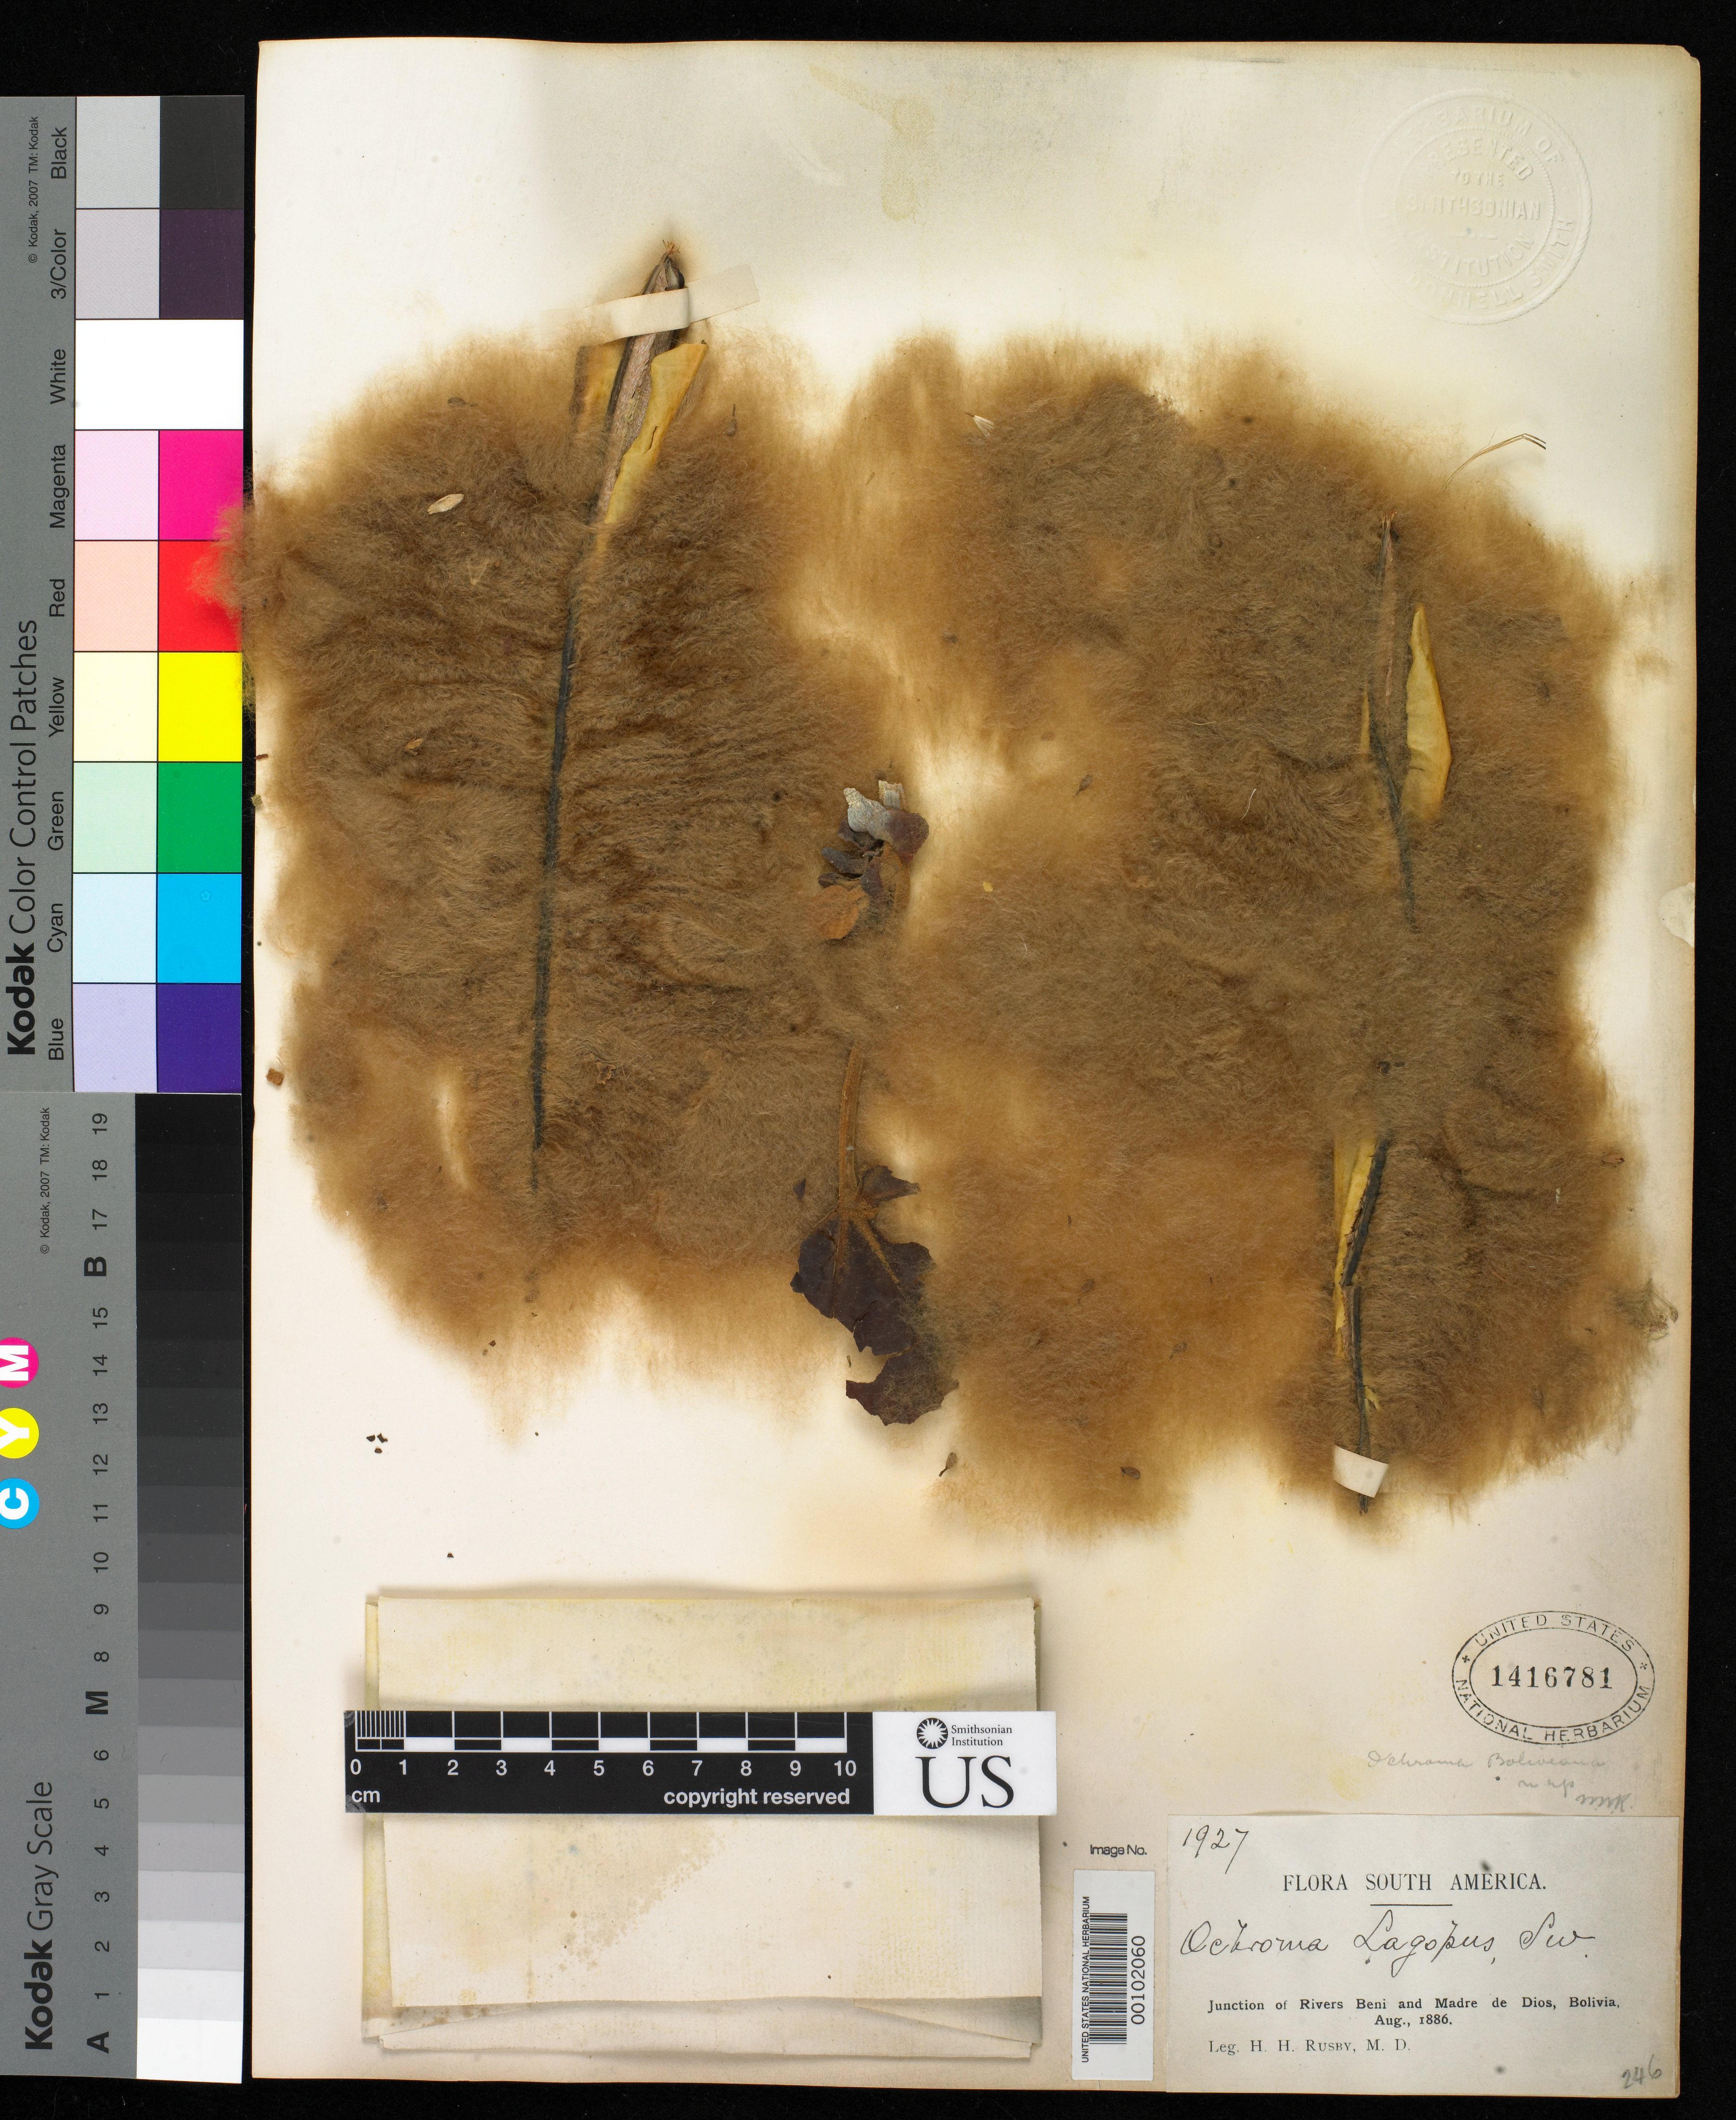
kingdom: Plantae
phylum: Tracheophyta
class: Magnoliopsida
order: Malvales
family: Malvaceae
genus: Ochroma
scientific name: Ochroma boliviana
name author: Rowlee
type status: Paratype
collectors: H. H. Rusby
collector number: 1927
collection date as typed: Aug 1886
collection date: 1886-08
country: Bolivia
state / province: Beni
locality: Junction of Rivers Beni and Madre de Dios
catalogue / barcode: US 1416781